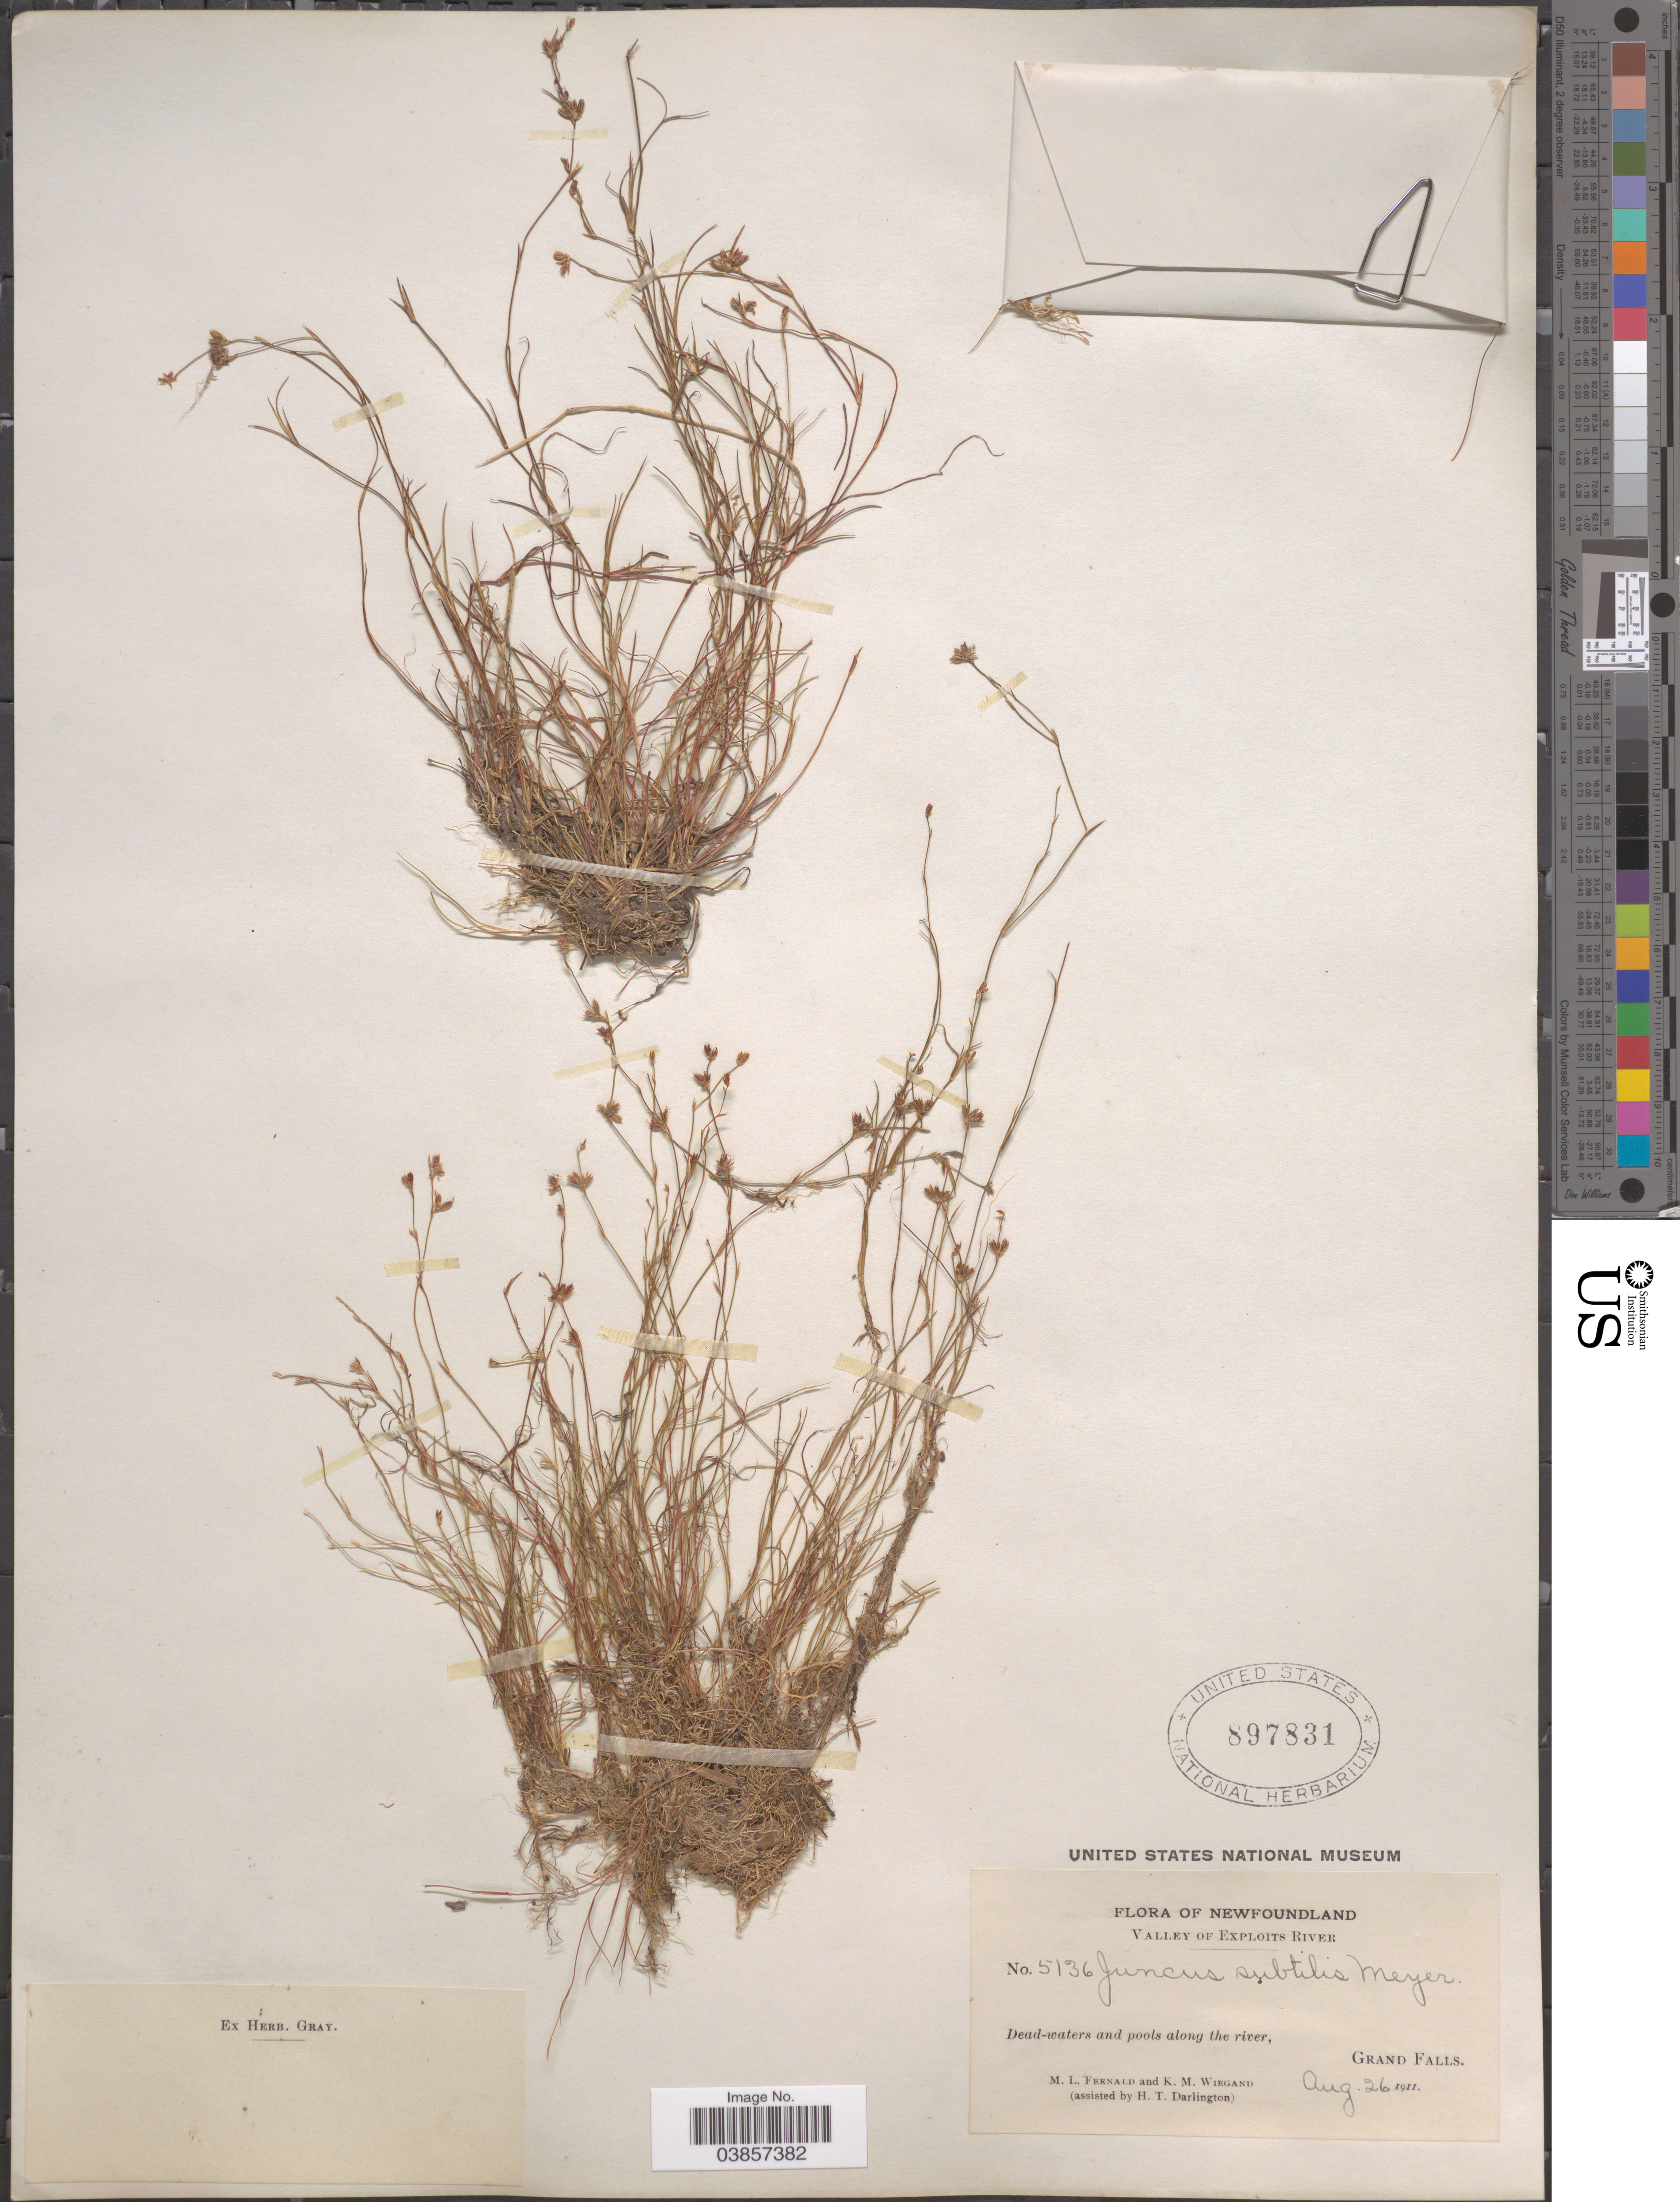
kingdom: Plantae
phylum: Tracheophyta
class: Liliopsida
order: Poales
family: Juncaceae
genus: Juncus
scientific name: Juncus subtilis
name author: E. Mey.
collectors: M. L. Fernald, K. M. Wiegand & H. Darlington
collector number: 5136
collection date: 1911-08-26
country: Canada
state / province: Newfoundland and Labrador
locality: Valley of Exploits River. Dead-waters and pools along the river, Grand Falls.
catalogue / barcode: US 897831